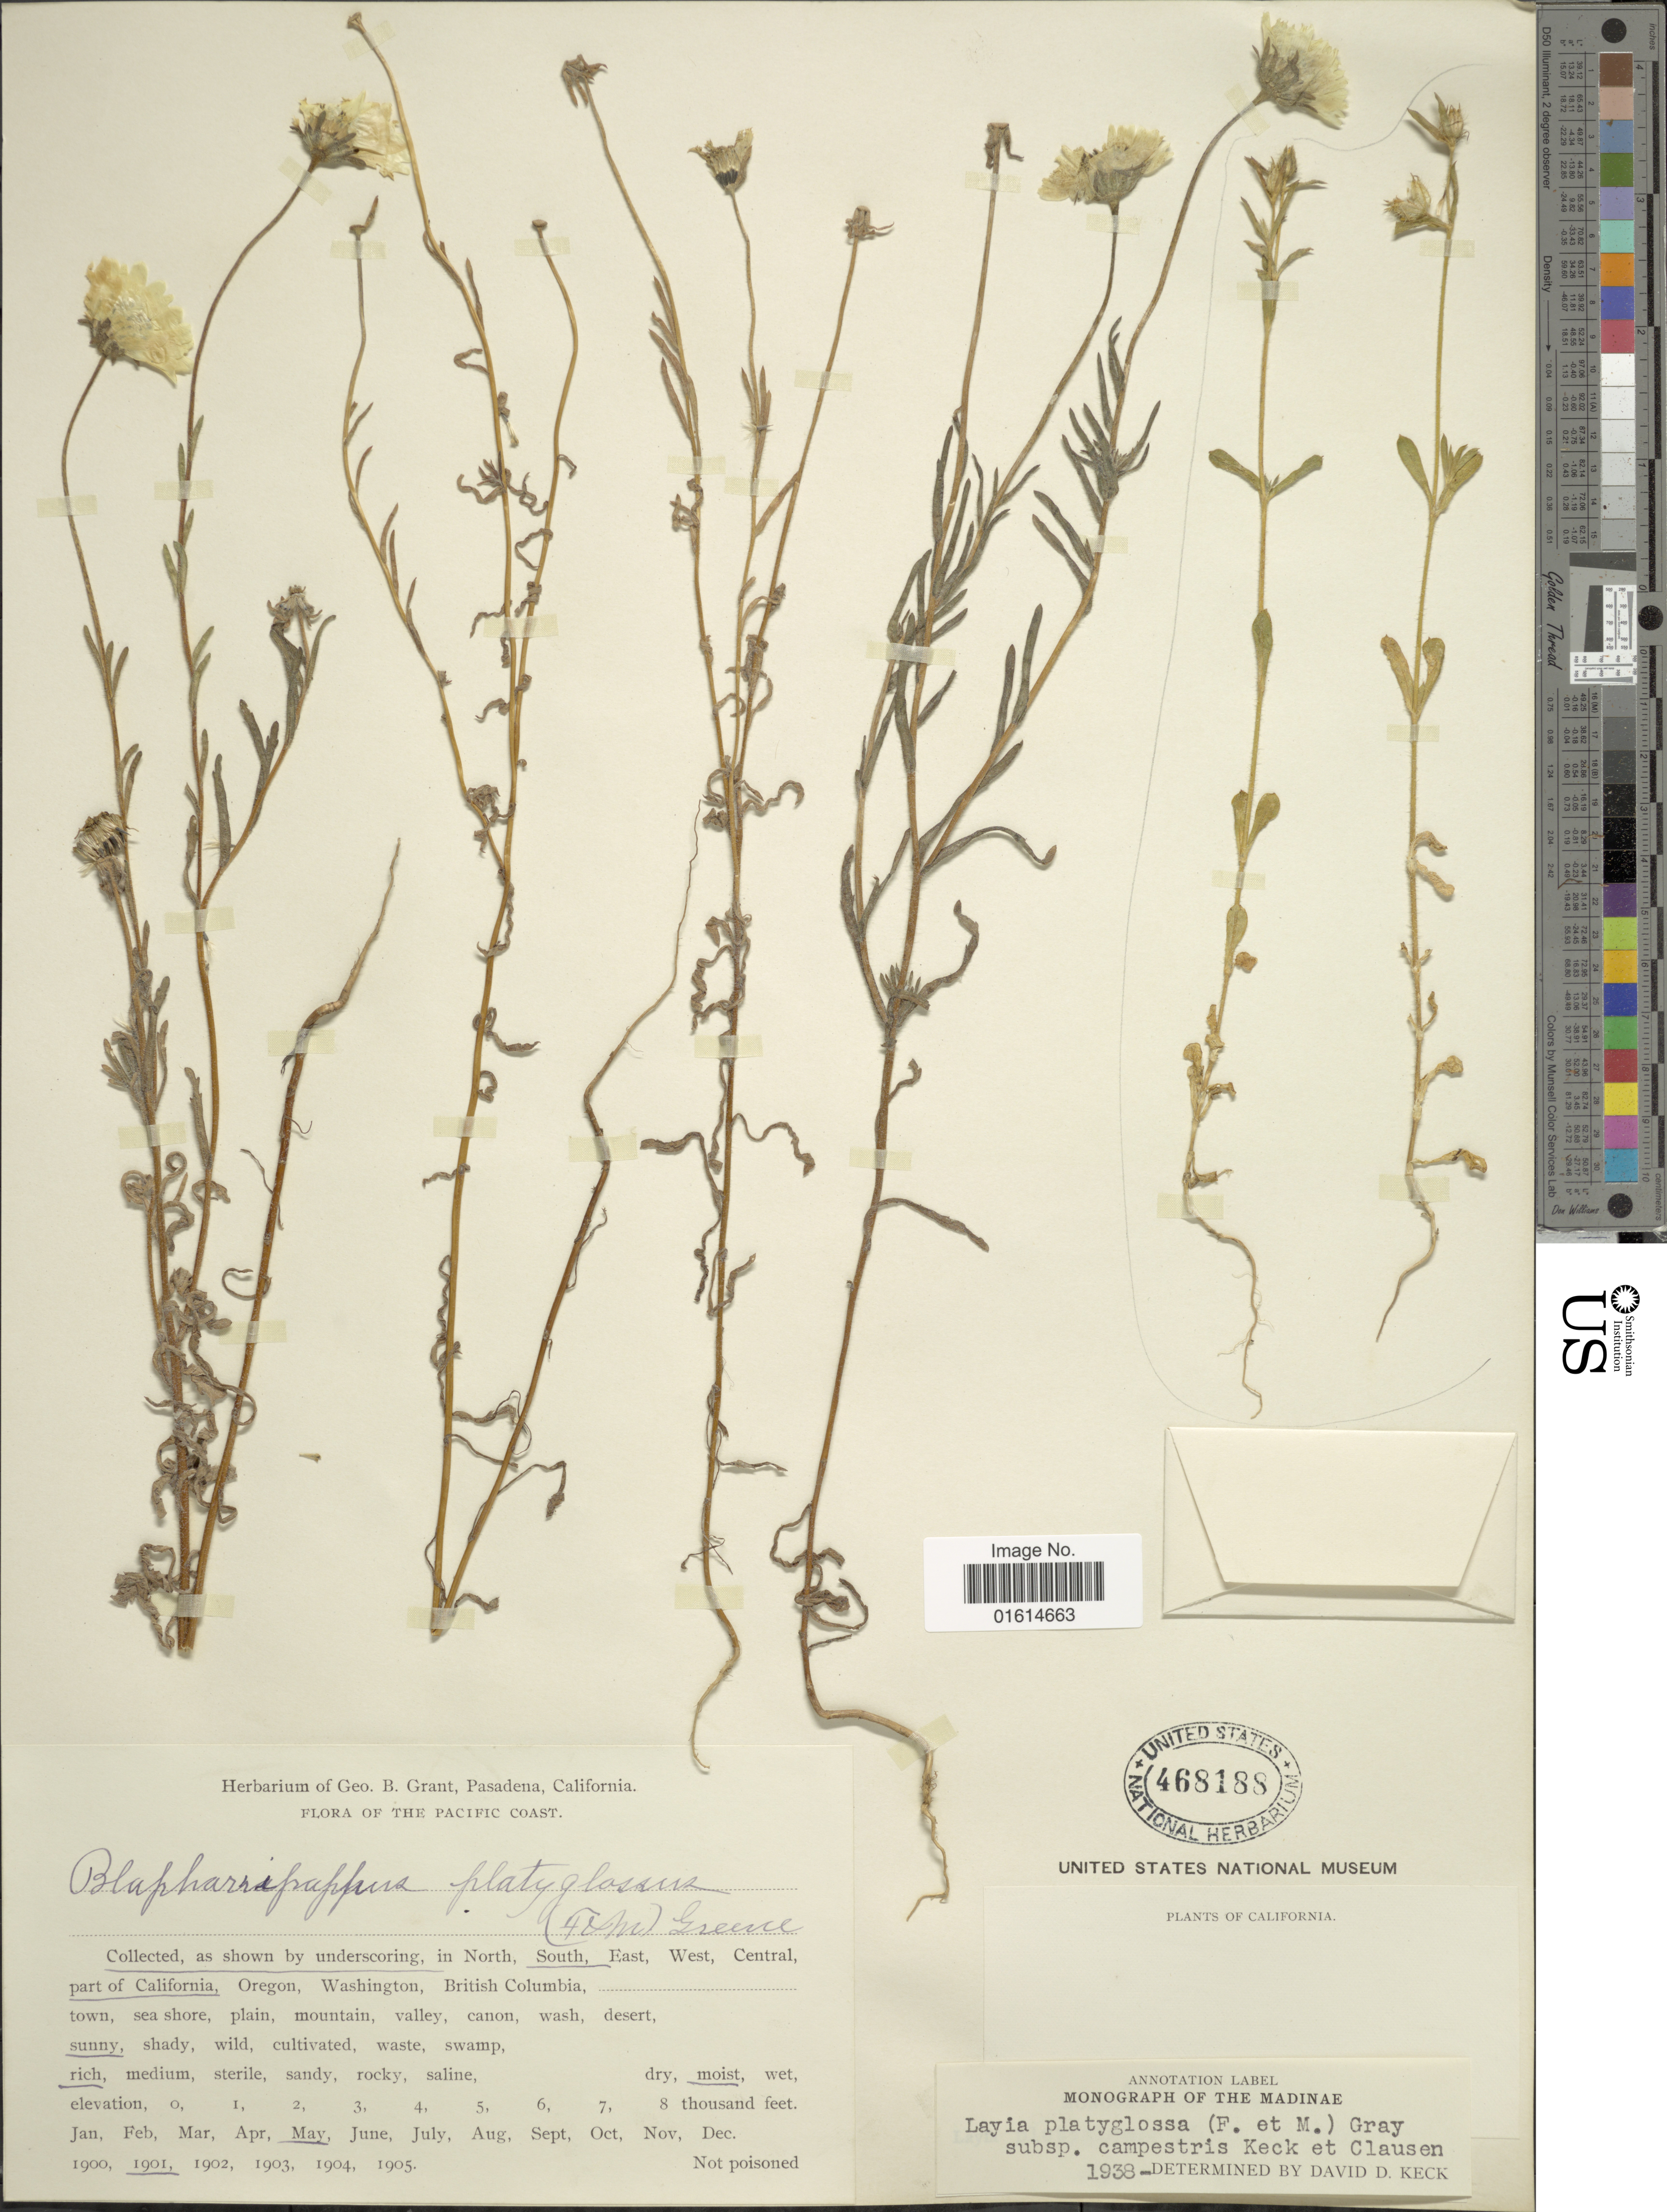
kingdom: Plantae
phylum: Tracheophyta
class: Magnoliopsida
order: Asterales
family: Asteraceae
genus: Layia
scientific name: Layia platyglossa subsp. campestris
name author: D.D. Keck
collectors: ex herb. G. B. Grant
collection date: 1901-05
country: United States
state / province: California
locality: Pacific Coast, South part of California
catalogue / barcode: US 468188